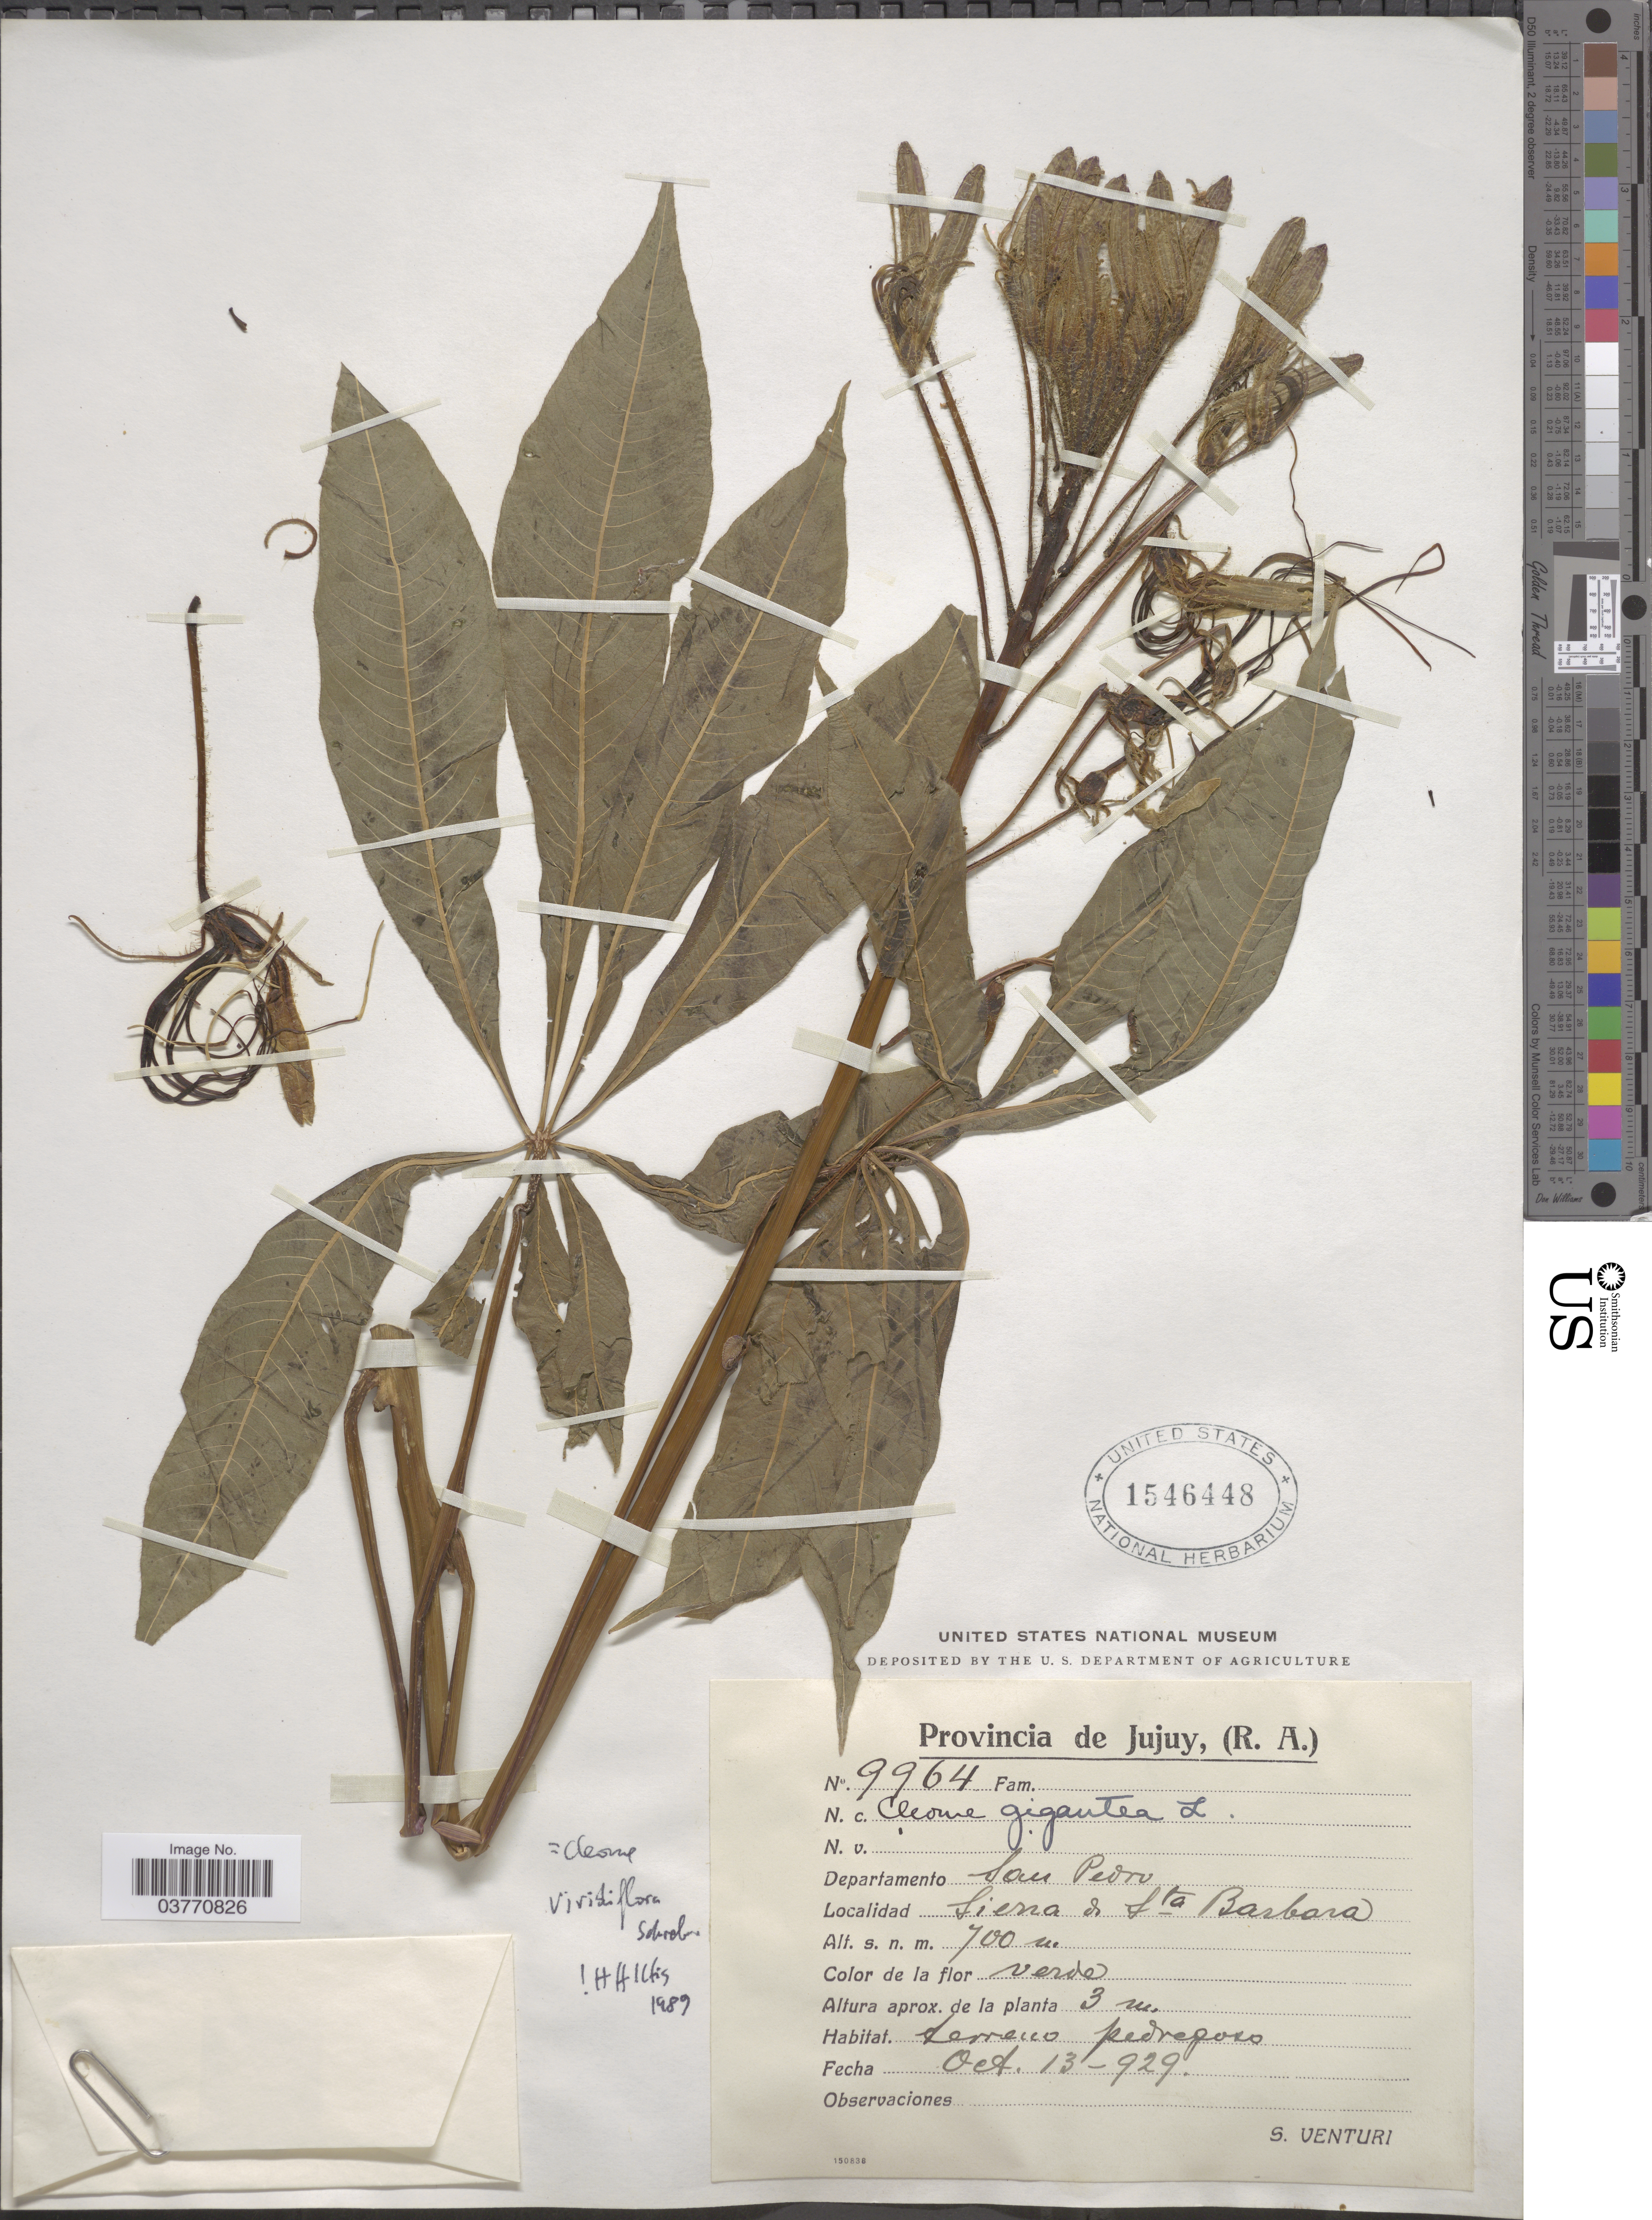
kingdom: Plantae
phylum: Tracheophyta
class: Magnoliopsida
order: Brassicales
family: Cleomaceae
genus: Melidiscus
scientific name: Melidiscus gigantea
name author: (L.) Raf.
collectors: S. Venturi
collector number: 9964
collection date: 1929-10-13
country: Argentina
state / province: Jujuy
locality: Departamento San Pedro. Sierra de Sta. Barbara.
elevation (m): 700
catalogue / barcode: US 1546448